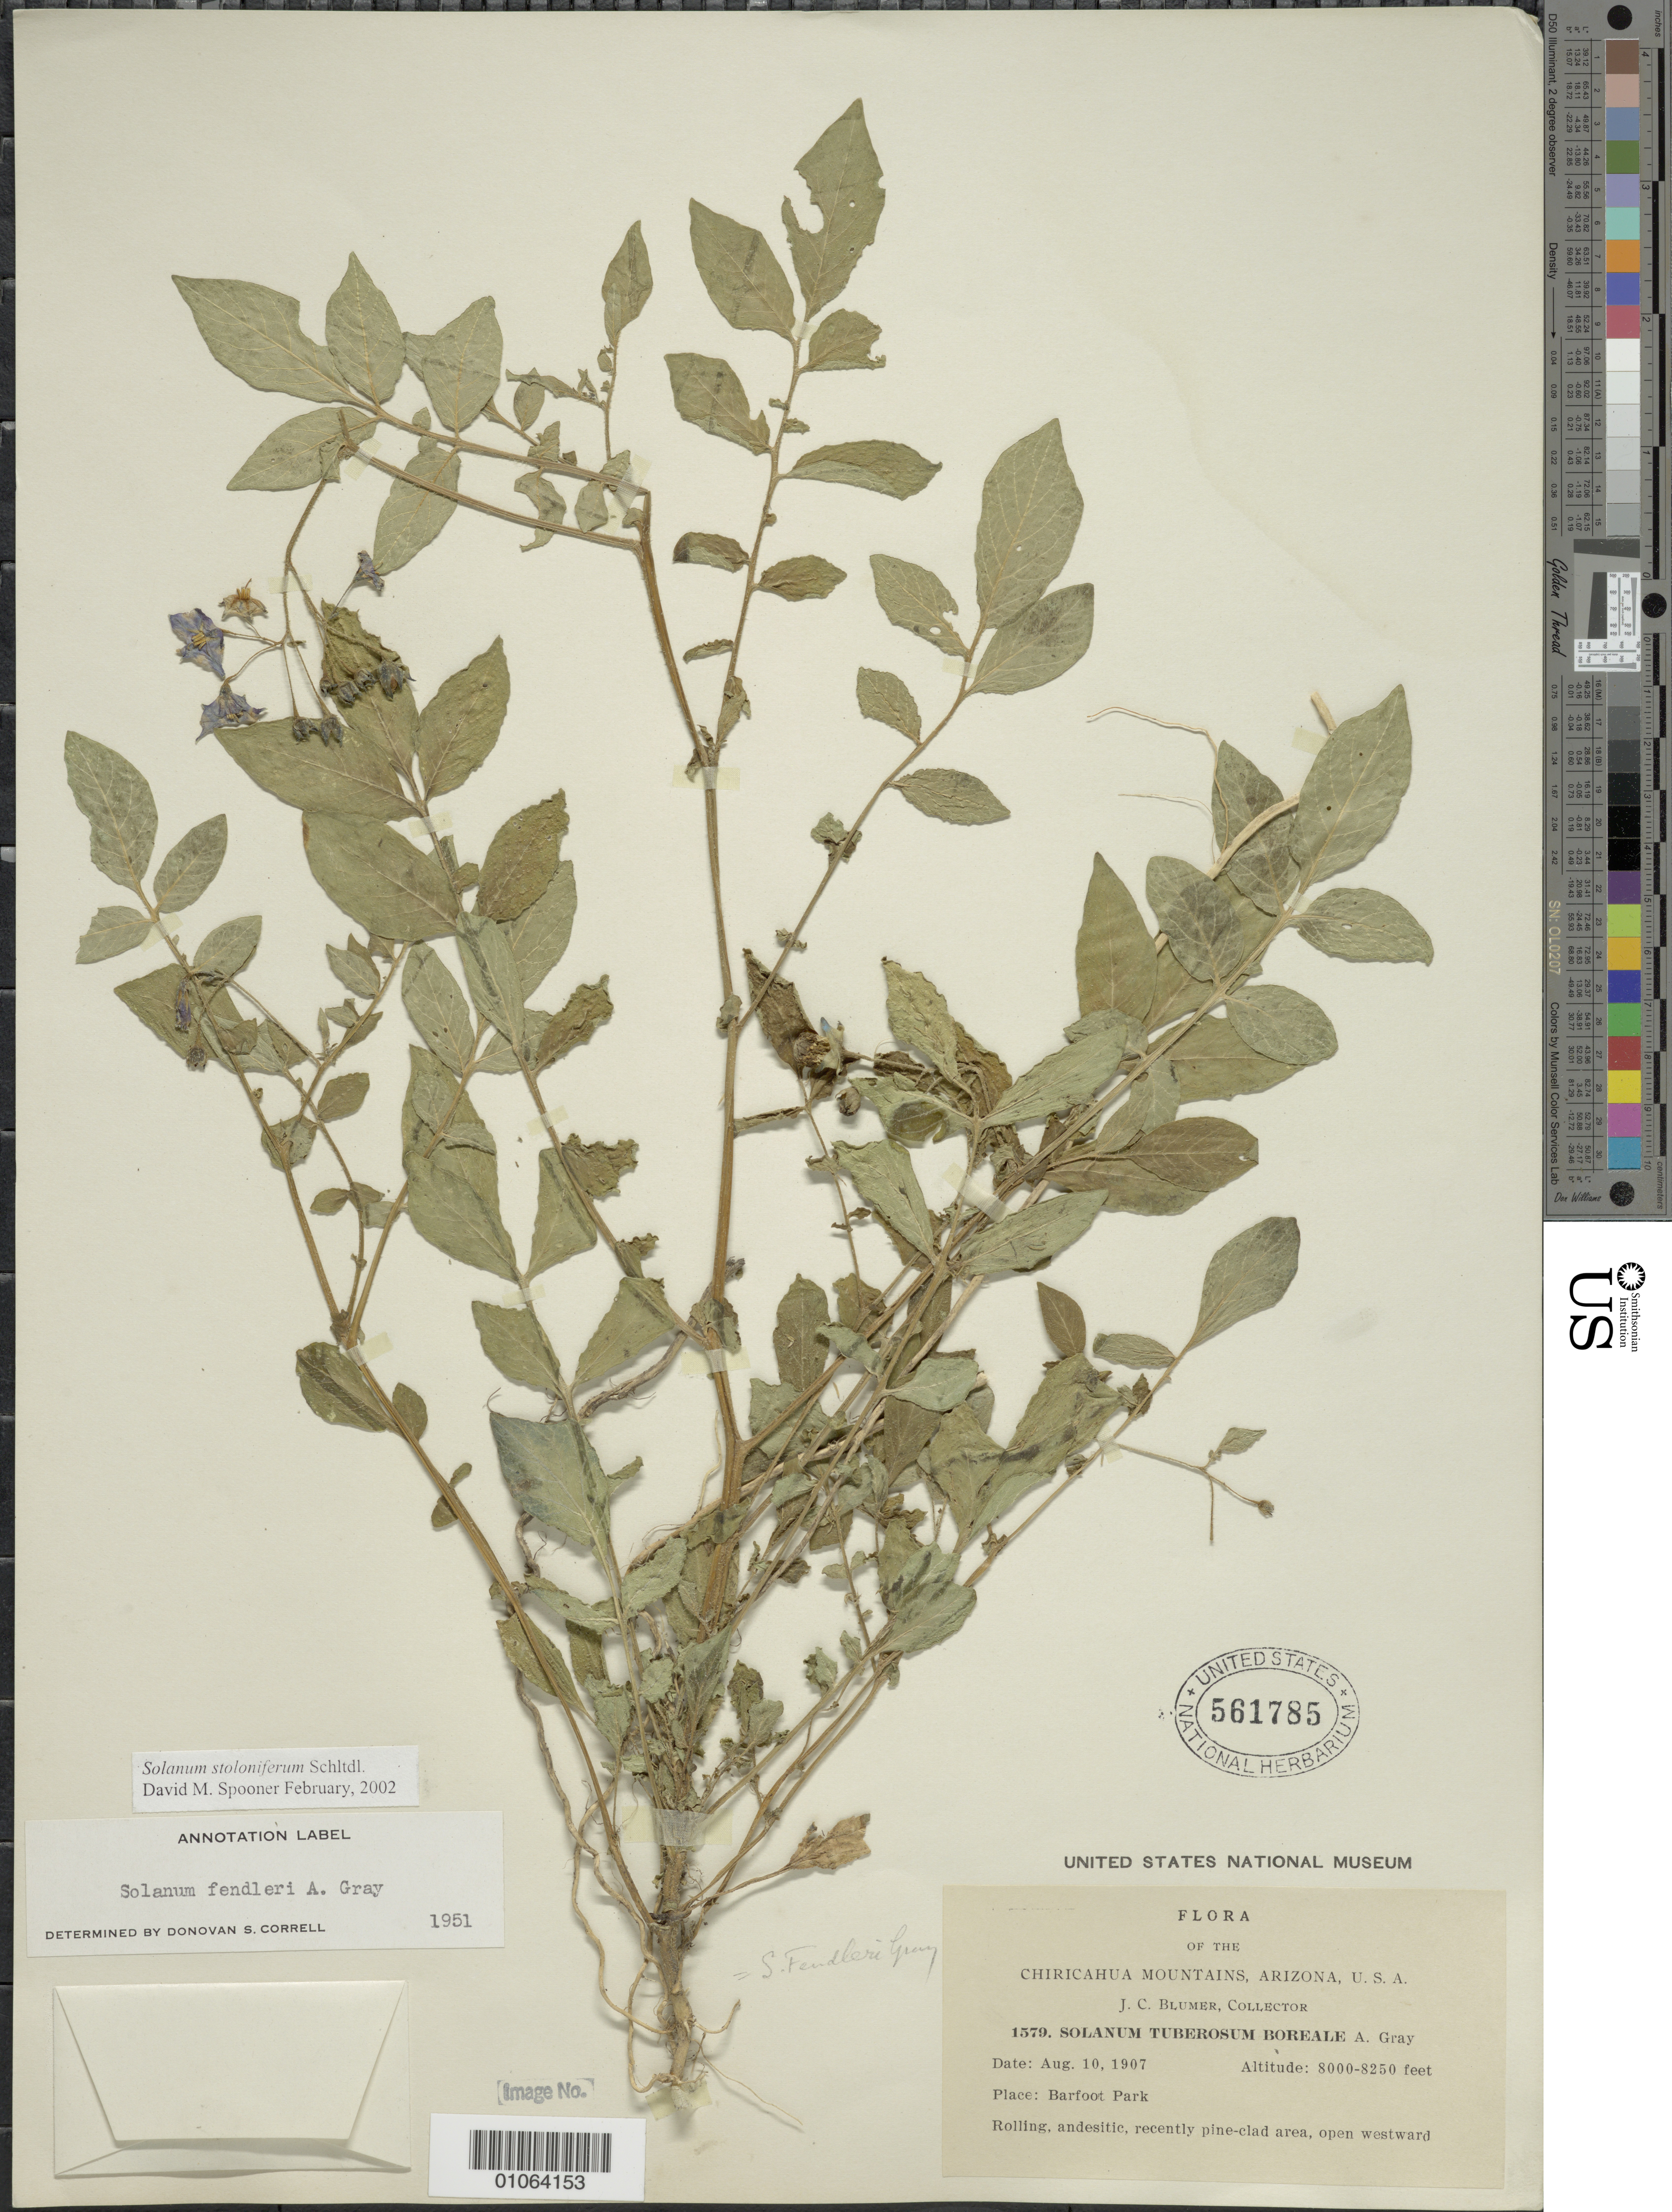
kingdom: Plantae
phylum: Tracheophyta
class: Magnoliopsida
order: Solanales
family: Solanaceae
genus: Solanum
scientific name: Solanum stoloniferum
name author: Schltdl.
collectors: J. C. Blumer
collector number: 1579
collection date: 1907-08-10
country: United States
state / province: Arizona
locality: Chiricahua Mountains, Barfoot Park.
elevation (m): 2438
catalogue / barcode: US 561785